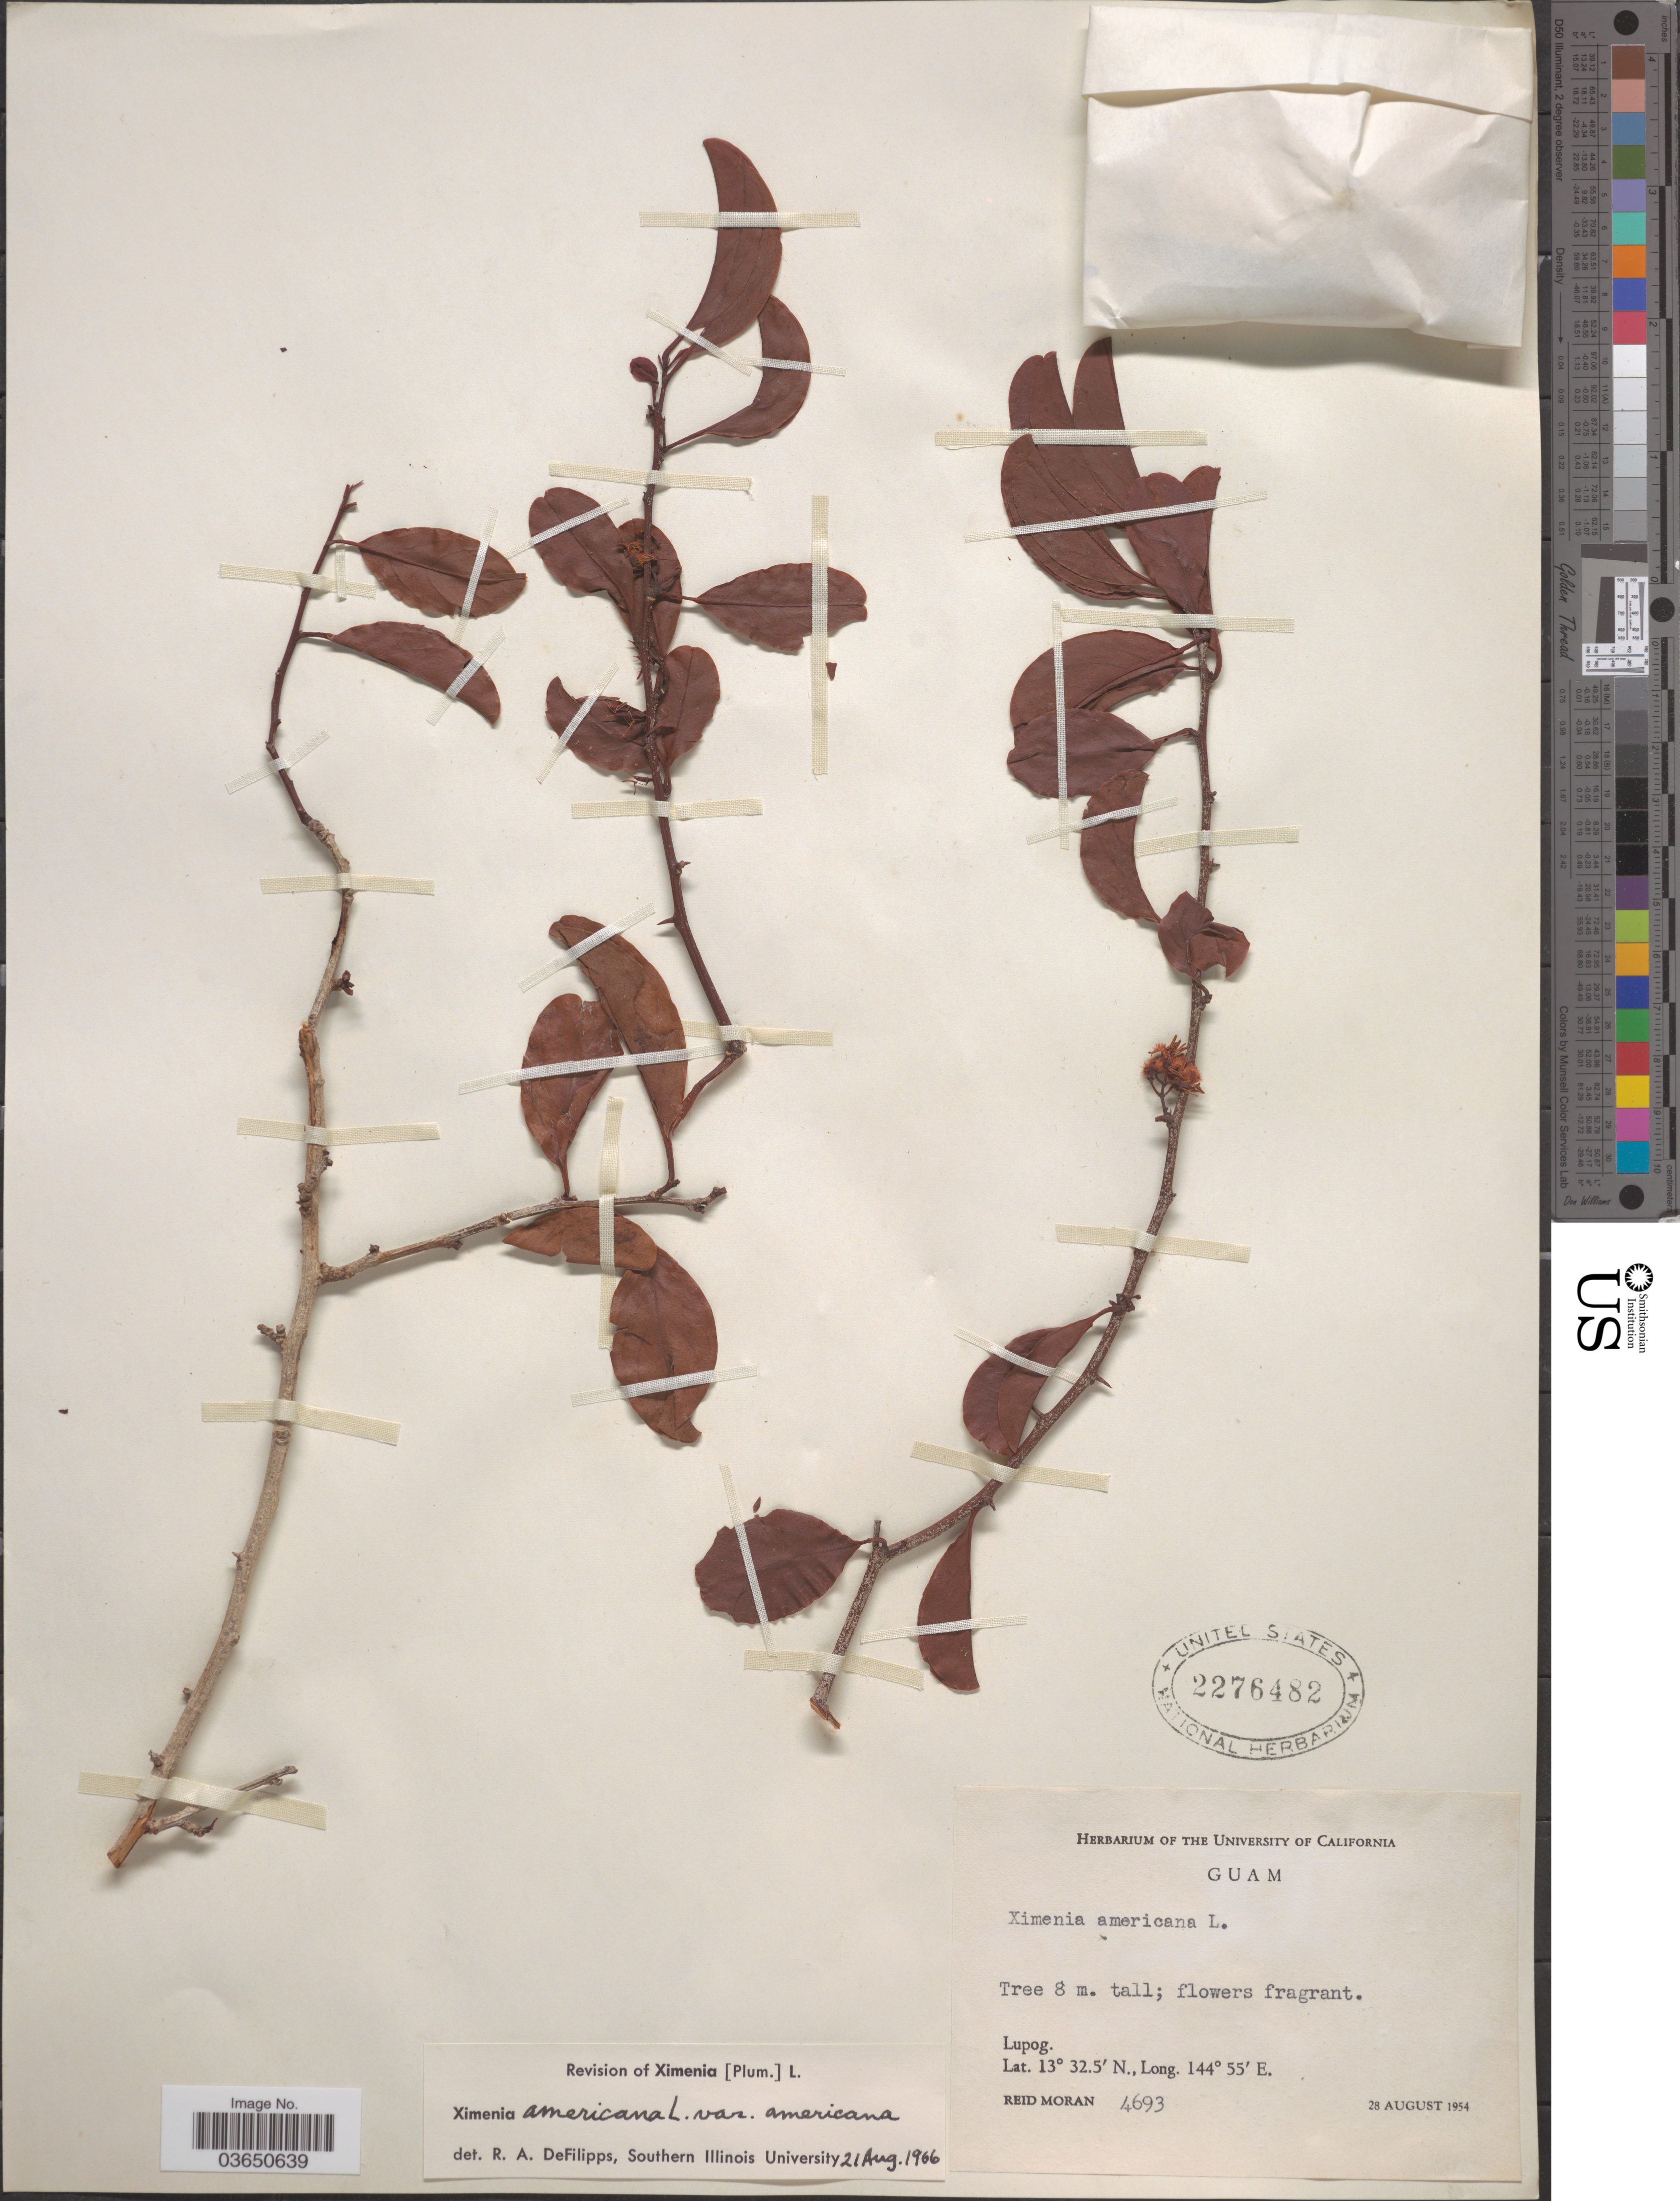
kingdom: Plantae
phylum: Tracheophyta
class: Magnoliopsida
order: Santalales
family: Ximeniaceae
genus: Ximenia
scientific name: Ximenia americana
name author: L.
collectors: R. Moran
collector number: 4693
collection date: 1954-08-28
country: Guam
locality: Lupog.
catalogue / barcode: US 2276482